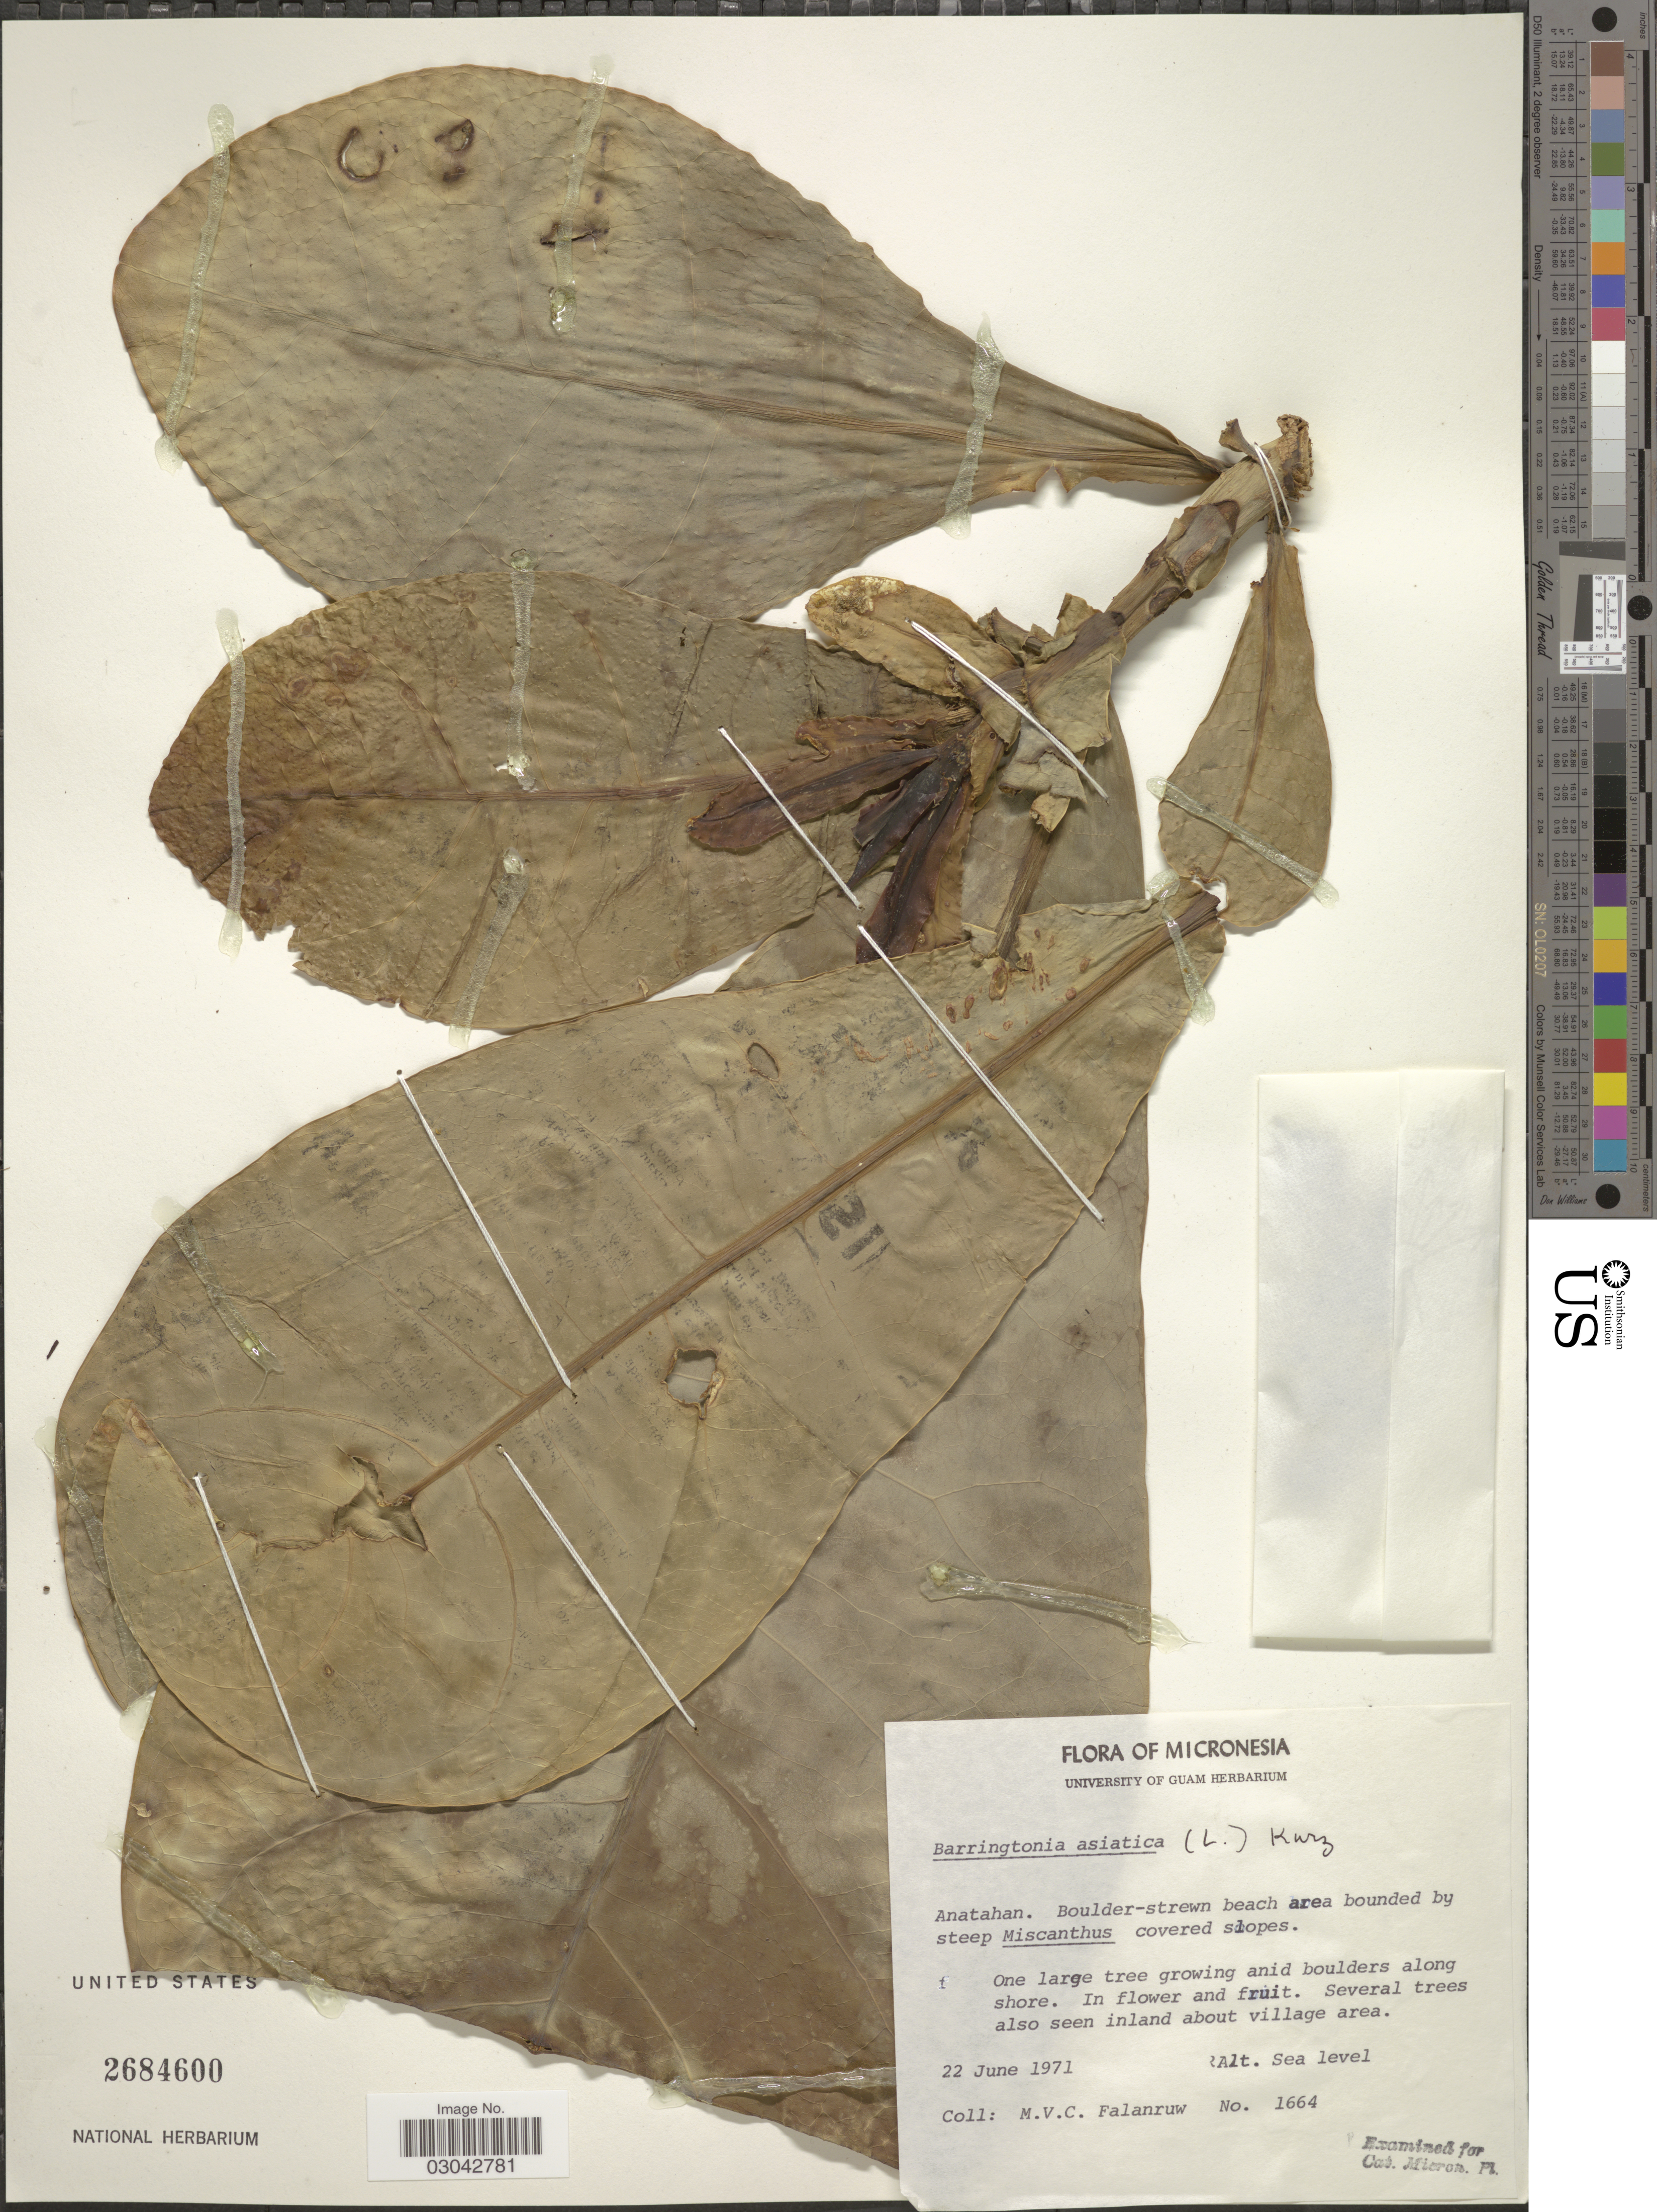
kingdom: Plantae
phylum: Tracheophyta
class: Magnoliopsida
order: Ericales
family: Lecythidaceae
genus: Barringtonia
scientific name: Barringtonia asiatica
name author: (L.) Kurz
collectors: M. V. Falanruw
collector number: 1664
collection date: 1971-06-22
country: Northern Mariana Islands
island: Anatahan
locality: Micronesia. Anatahan.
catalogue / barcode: US 2684600